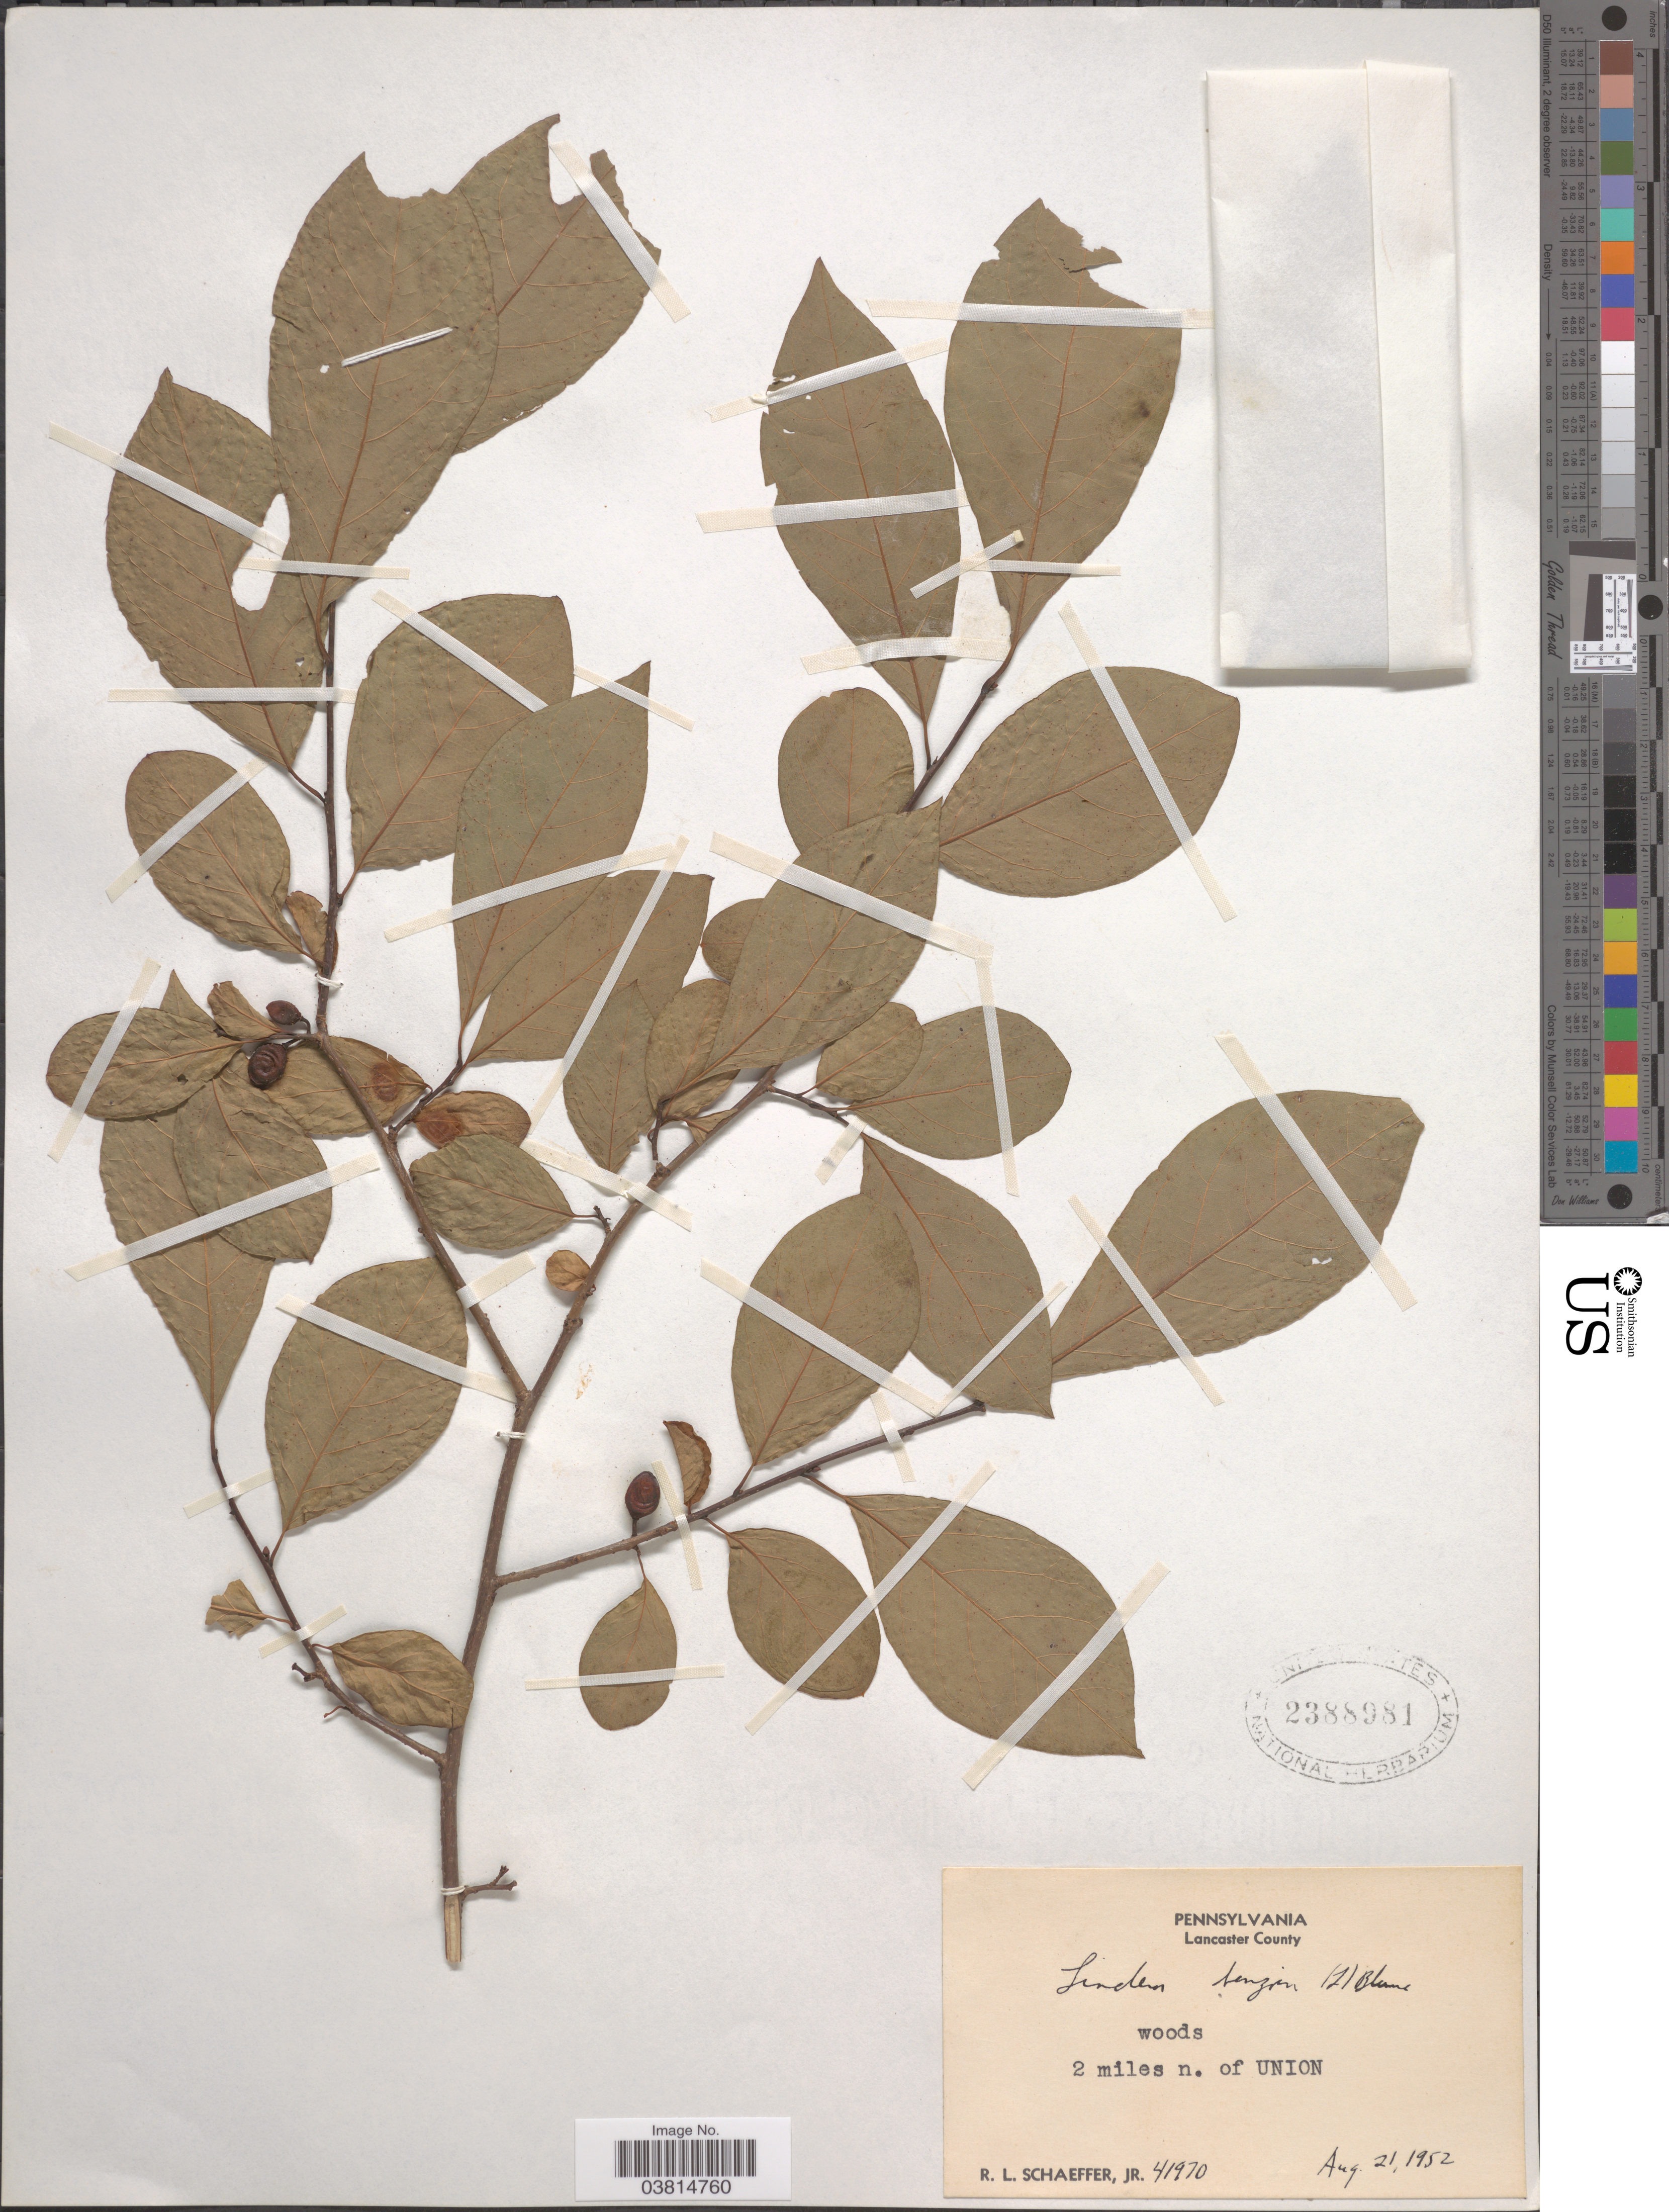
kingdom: Plantae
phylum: Tracheophyta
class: Magnoliopsida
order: Laurales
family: Lauraceae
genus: Lindera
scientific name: Lindera benzoin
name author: (L.) Blume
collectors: R. L. Schaeffer Jr.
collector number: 41970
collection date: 1952-08-21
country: United States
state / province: Pennsylvania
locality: Lancaster County. 2 mile n. of Union.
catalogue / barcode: US 2388981